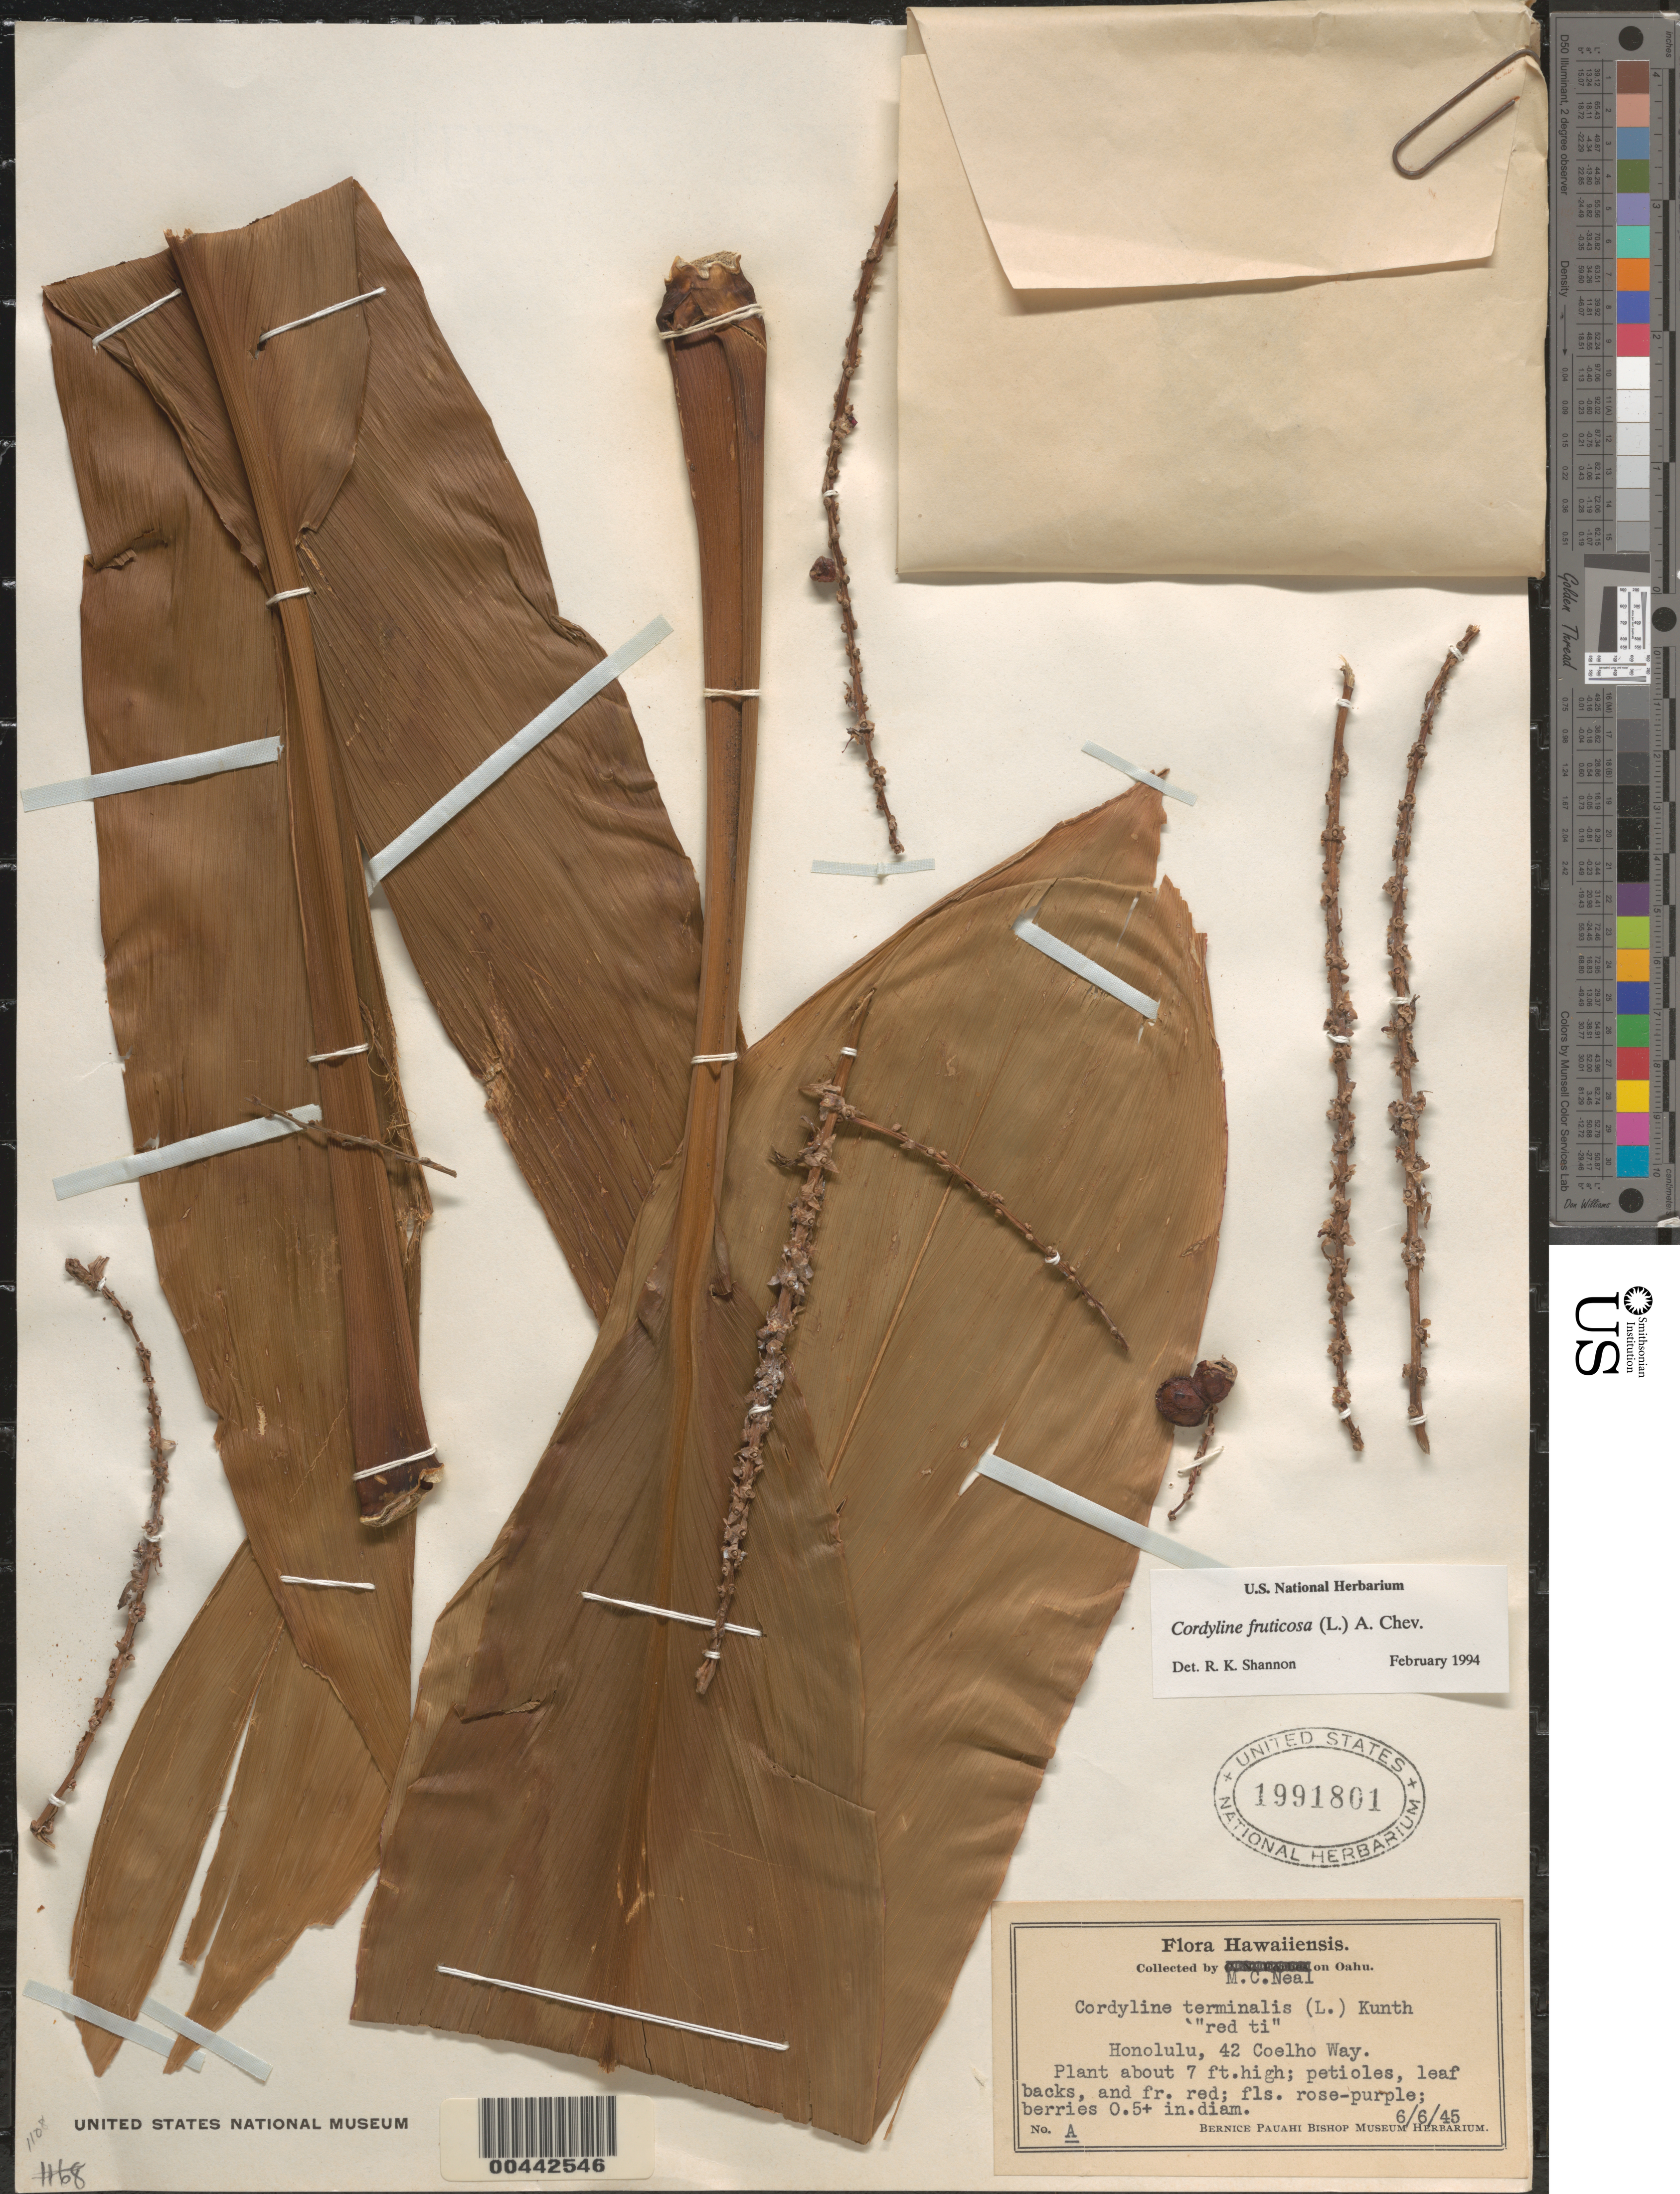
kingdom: Plantae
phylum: Tracheophyta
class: Liliopsida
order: Asparagales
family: Asparagaceae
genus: Cordyline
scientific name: Cordyline fruticosa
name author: (L.) A. Chev.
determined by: Shannon, R. K., (UNITED STATES)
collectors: W. Ning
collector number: A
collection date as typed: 6 Jun 1945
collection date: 1945-06-06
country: United States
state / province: Hawaii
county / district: Honolulu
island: Oahu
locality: Honolulu, 42 Coelho Way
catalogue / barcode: US 1991801